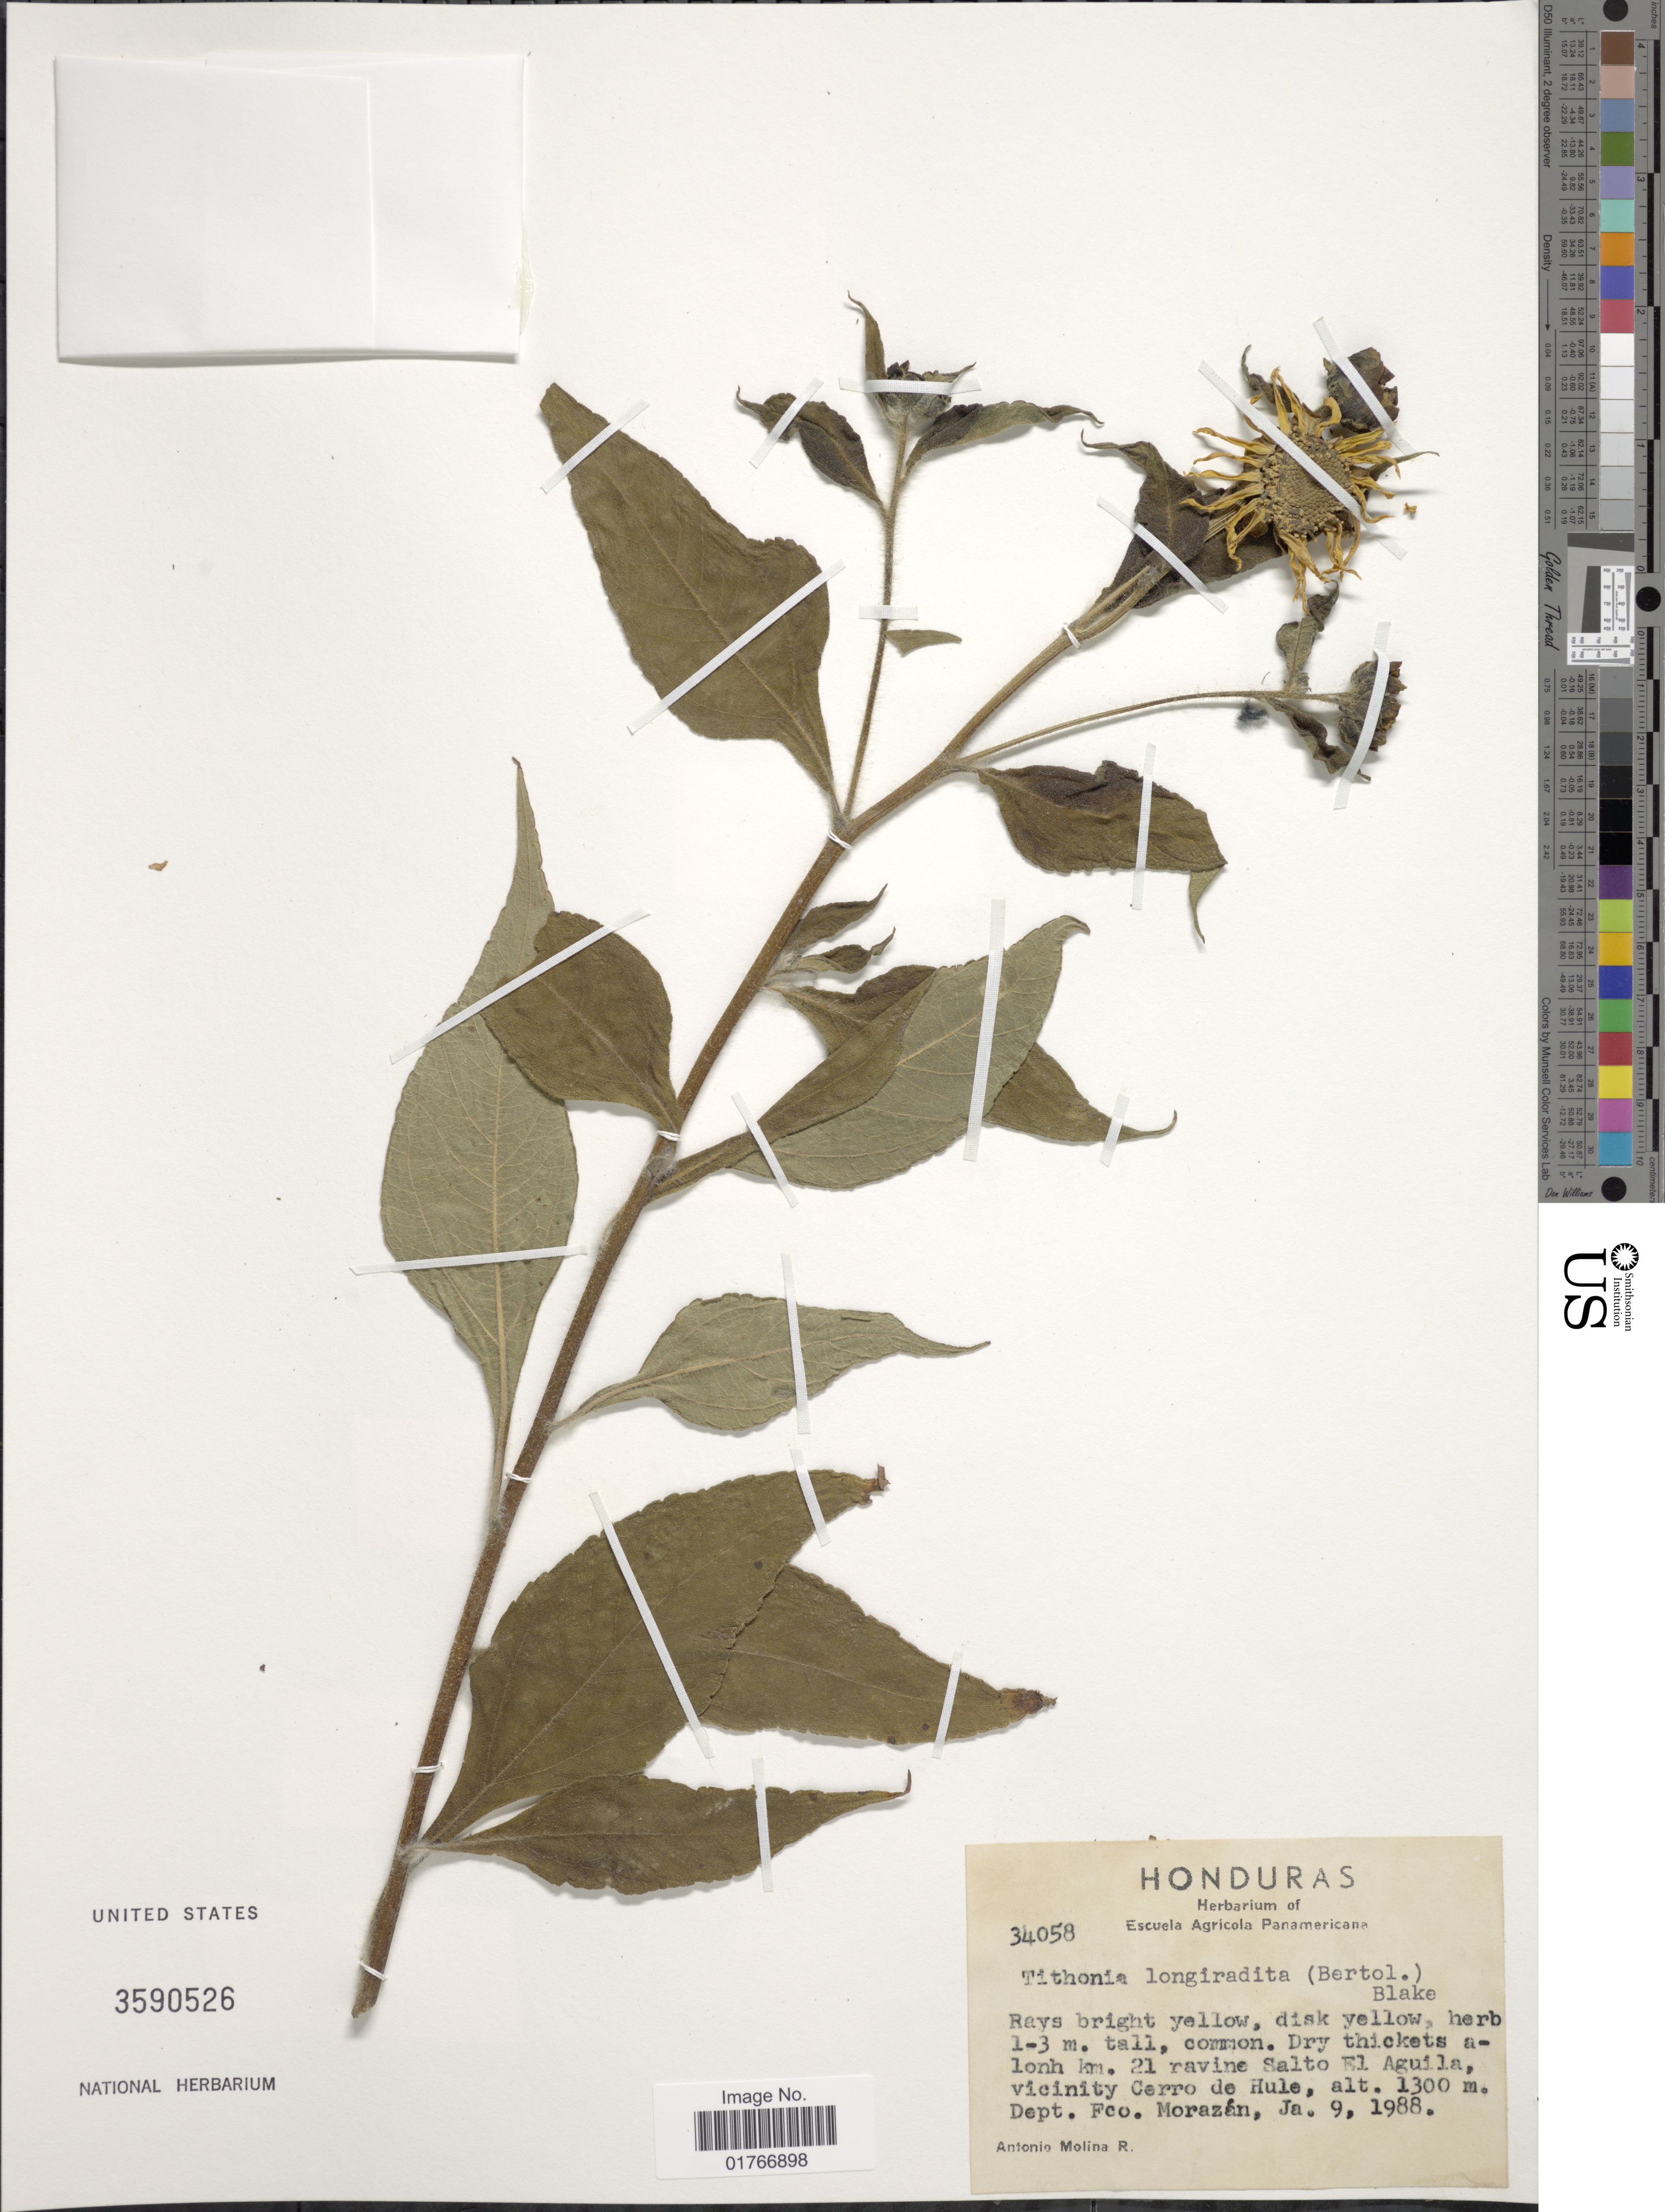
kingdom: Plantae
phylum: Tracheophyta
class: Magnoliopsida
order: Asterales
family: Asteraceae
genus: Tithonia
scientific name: Tithonia longiradiata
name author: (Bertol.) S.F. Blake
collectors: A. Molina R.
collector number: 34058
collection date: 1988-01-09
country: Honduras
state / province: Fco. Morazán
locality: Along km 21 ravine Salto El Aguila, vicinity Cerro de Hule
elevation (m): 1300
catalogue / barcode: US 3590526